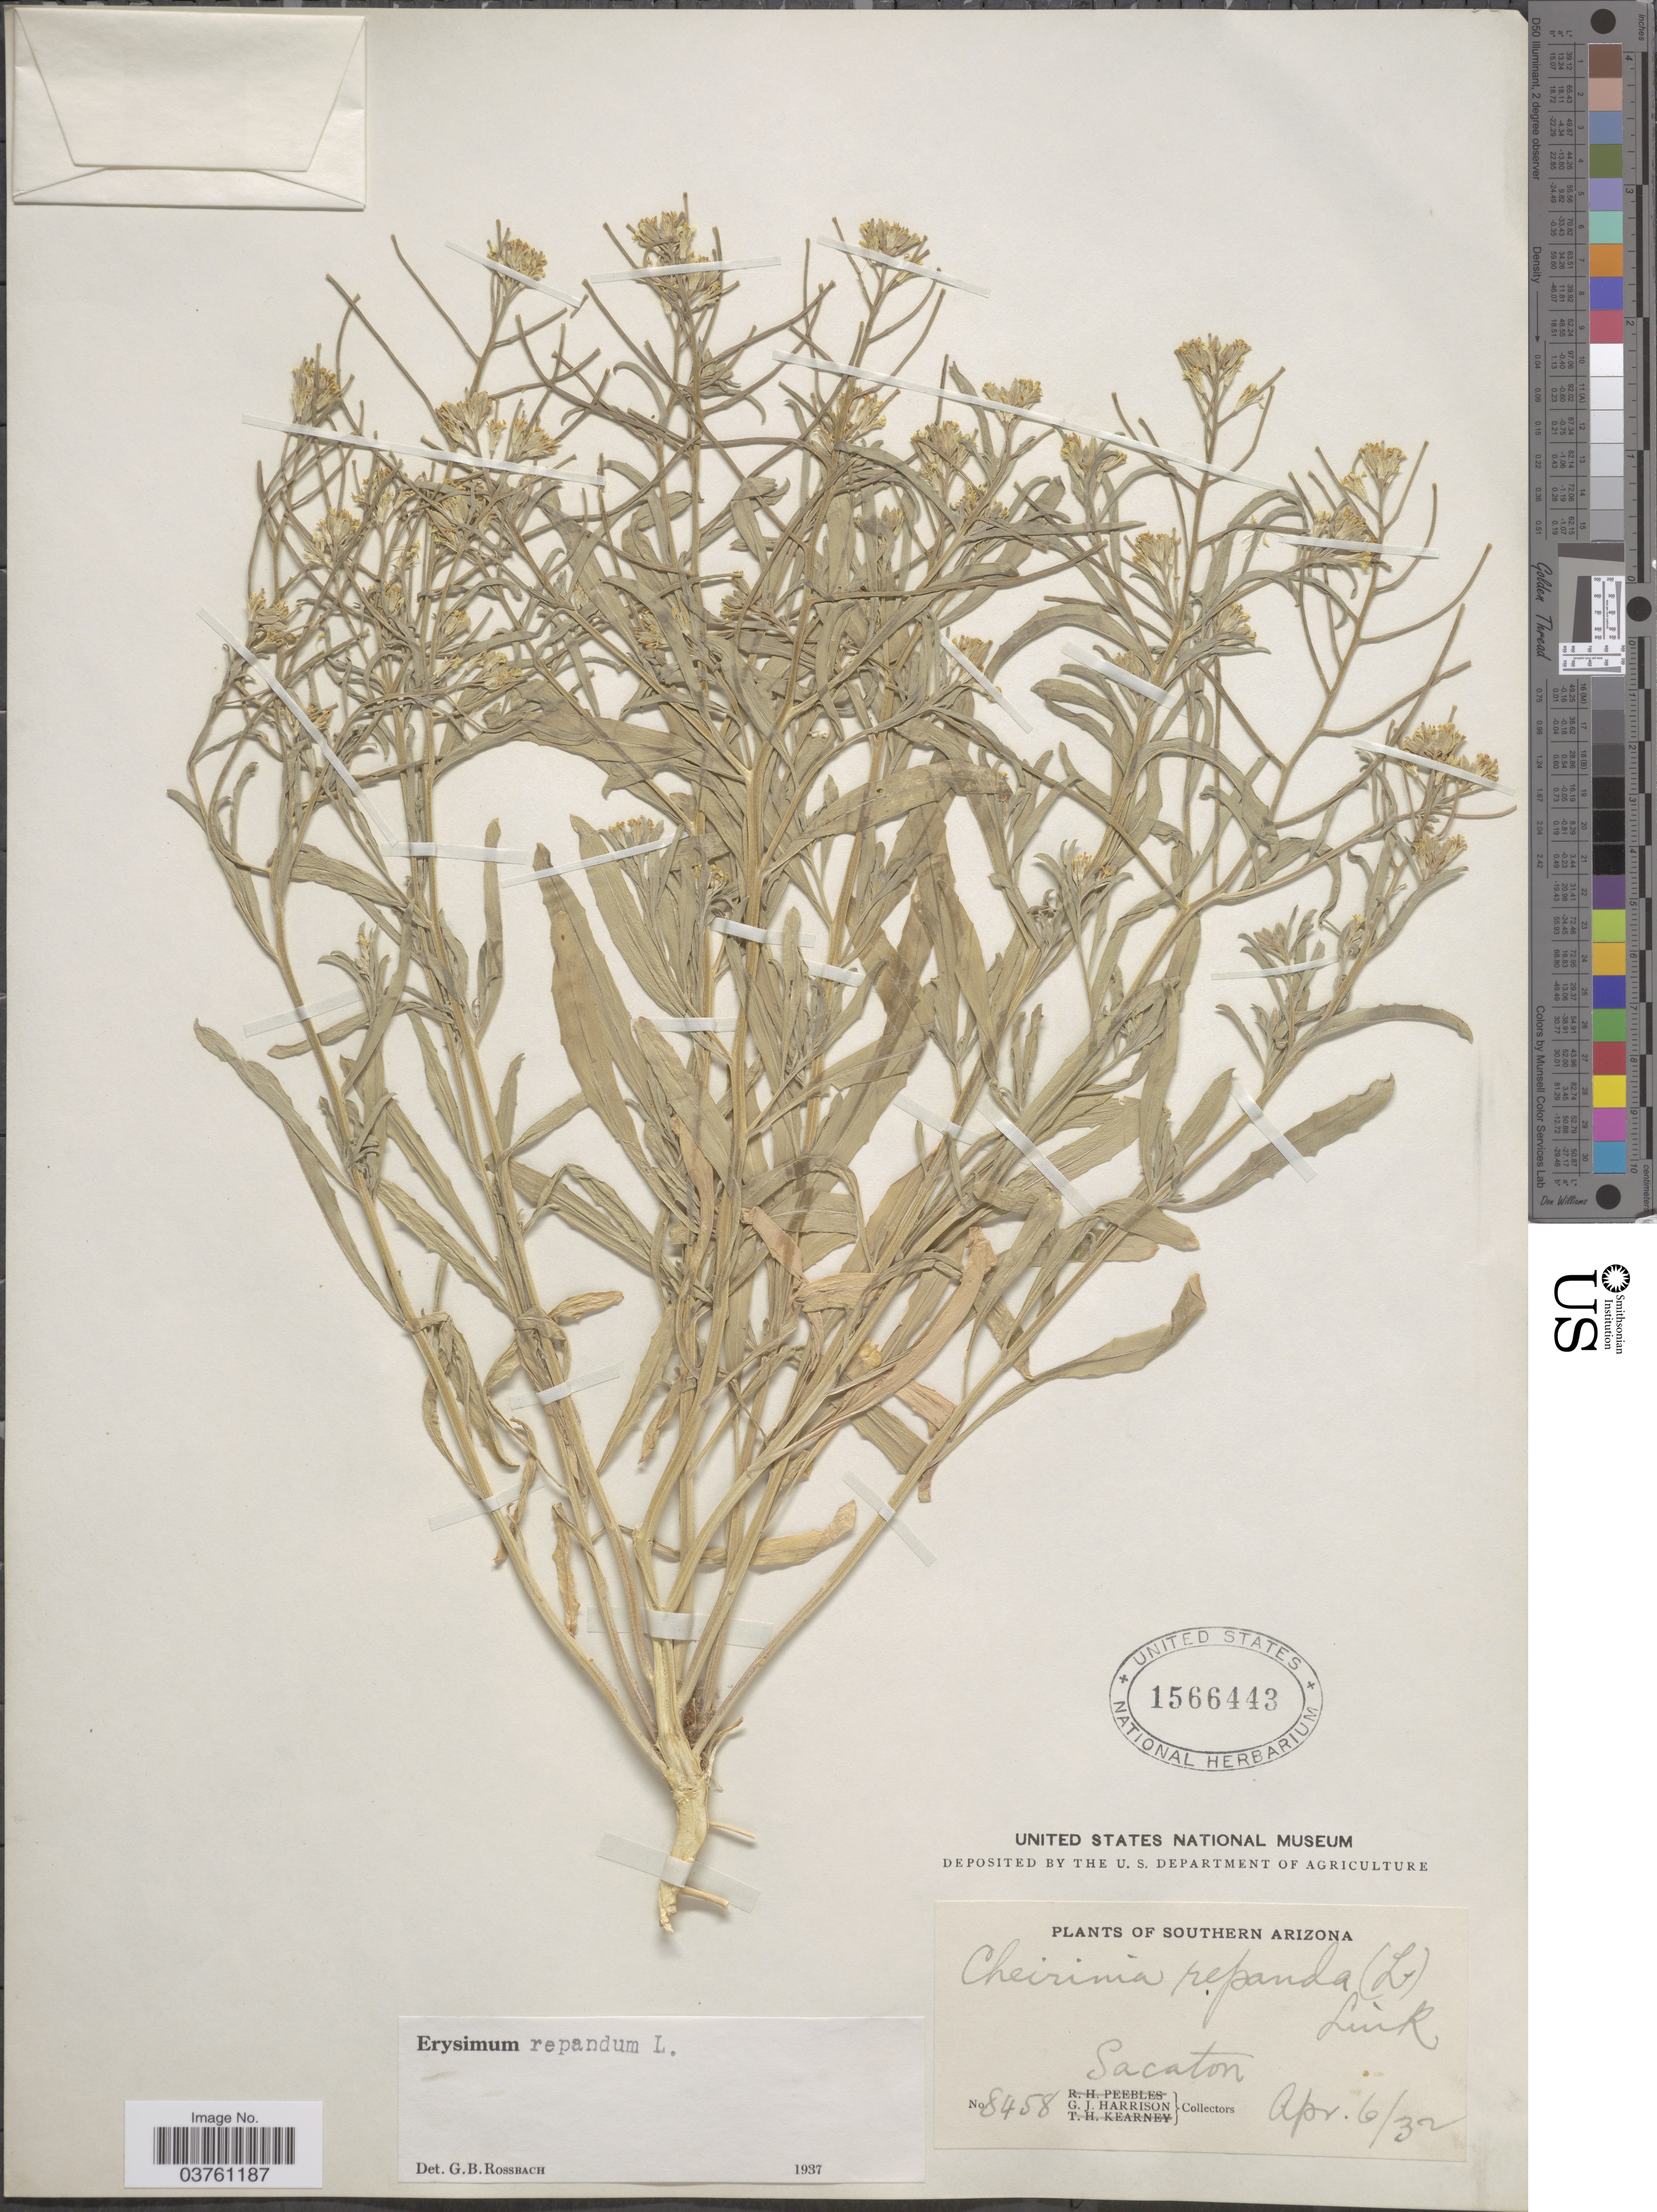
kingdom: Plantae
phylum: Tracheophyta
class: Magnoliopsida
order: Brassicales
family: Brassicaceae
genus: Erysimum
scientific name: Erysimum repandum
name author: L.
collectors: G. J. Harrison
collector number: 8458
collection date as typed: Transcribed d/m/y: 6/4/32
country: United States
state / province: Arizona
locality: Southern Arizona. Sacaton.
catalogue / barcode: US 1566443